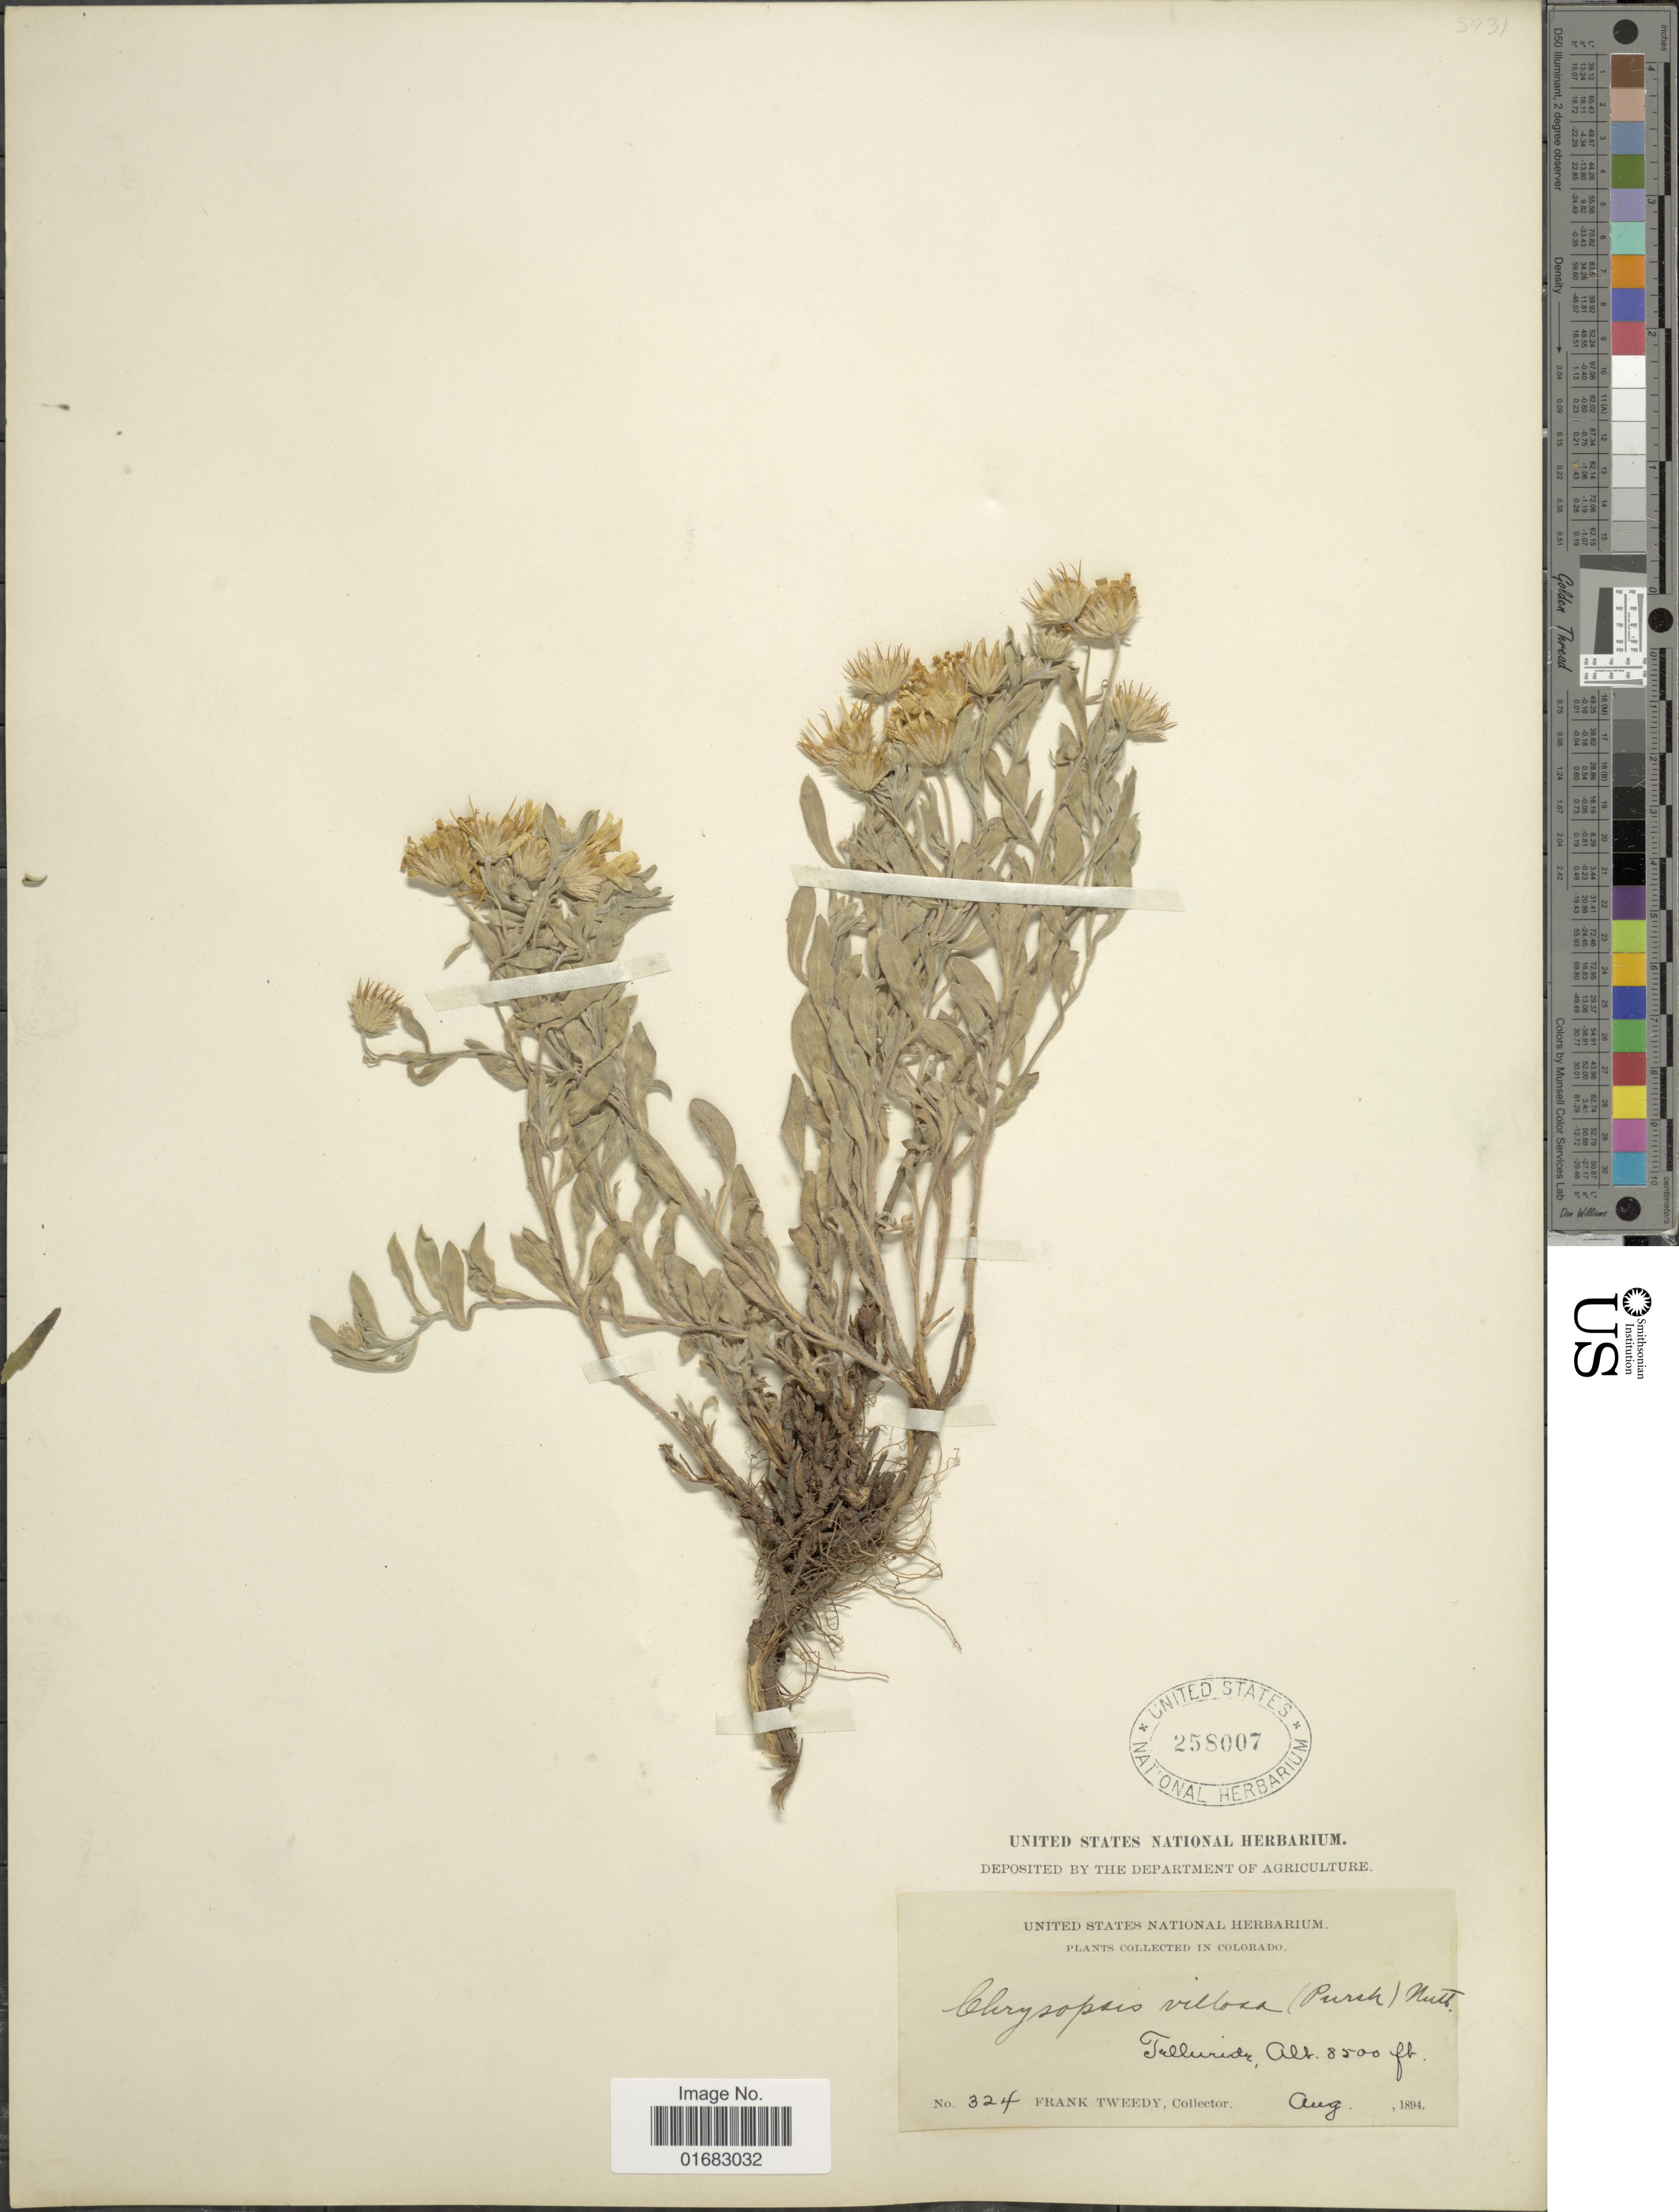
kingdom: Plantae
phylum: Tracheophyta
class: Magnoliopsida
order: Asterales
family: Asteraceae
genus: Heterotheca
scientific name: Heterotheca villosa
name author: (Pursh) Shinners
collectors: F. Tweedy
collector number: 324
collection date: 1894-08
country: United States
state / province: Colorado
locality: Talluride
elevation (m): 2591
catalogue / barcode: US 258007